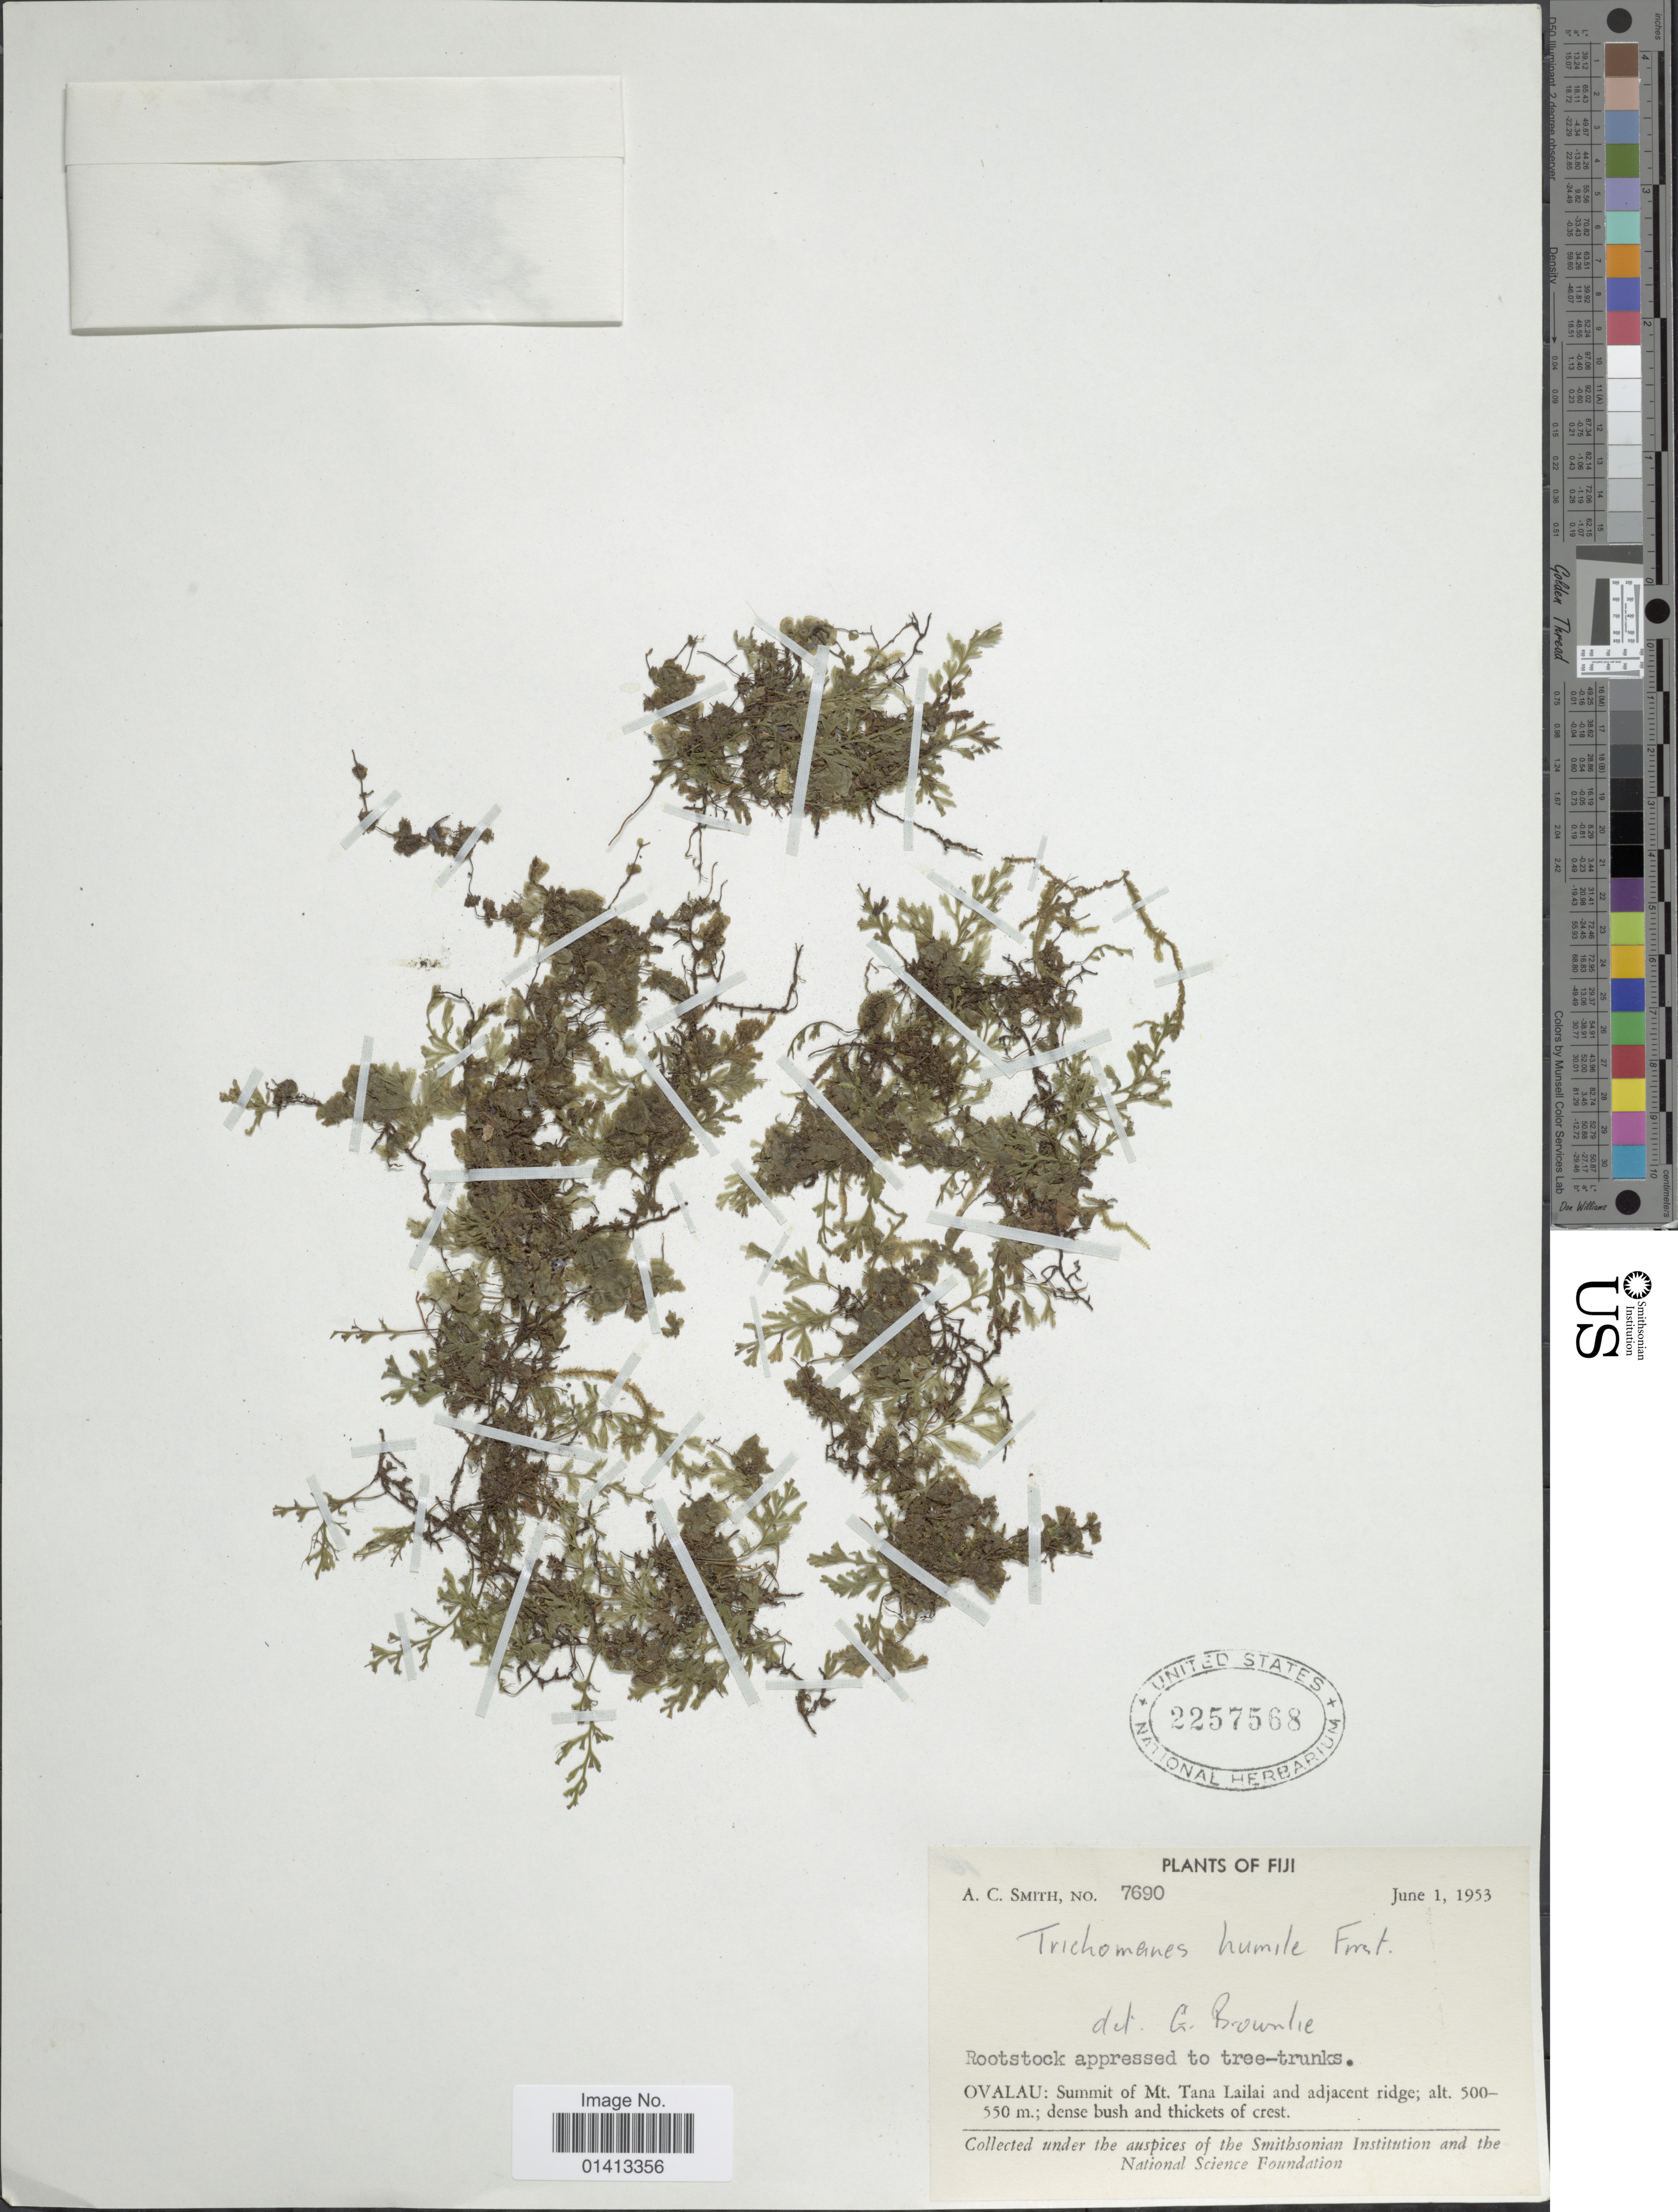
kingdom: Plantae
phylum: Tracheophyta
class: Polypodiopsida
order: Hymenophyllales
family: Hymenophyllaceae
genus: Crepidomanes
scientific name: Crepidomanes humilis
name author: (G. Forst.) Bosch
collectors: A. C. Smith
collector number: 7690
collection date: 1953-06-01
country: Fiji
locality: Ovalau: Summit of Mt Tana Lailai and adjacent ridge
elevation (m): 500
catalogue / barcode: US 2257568